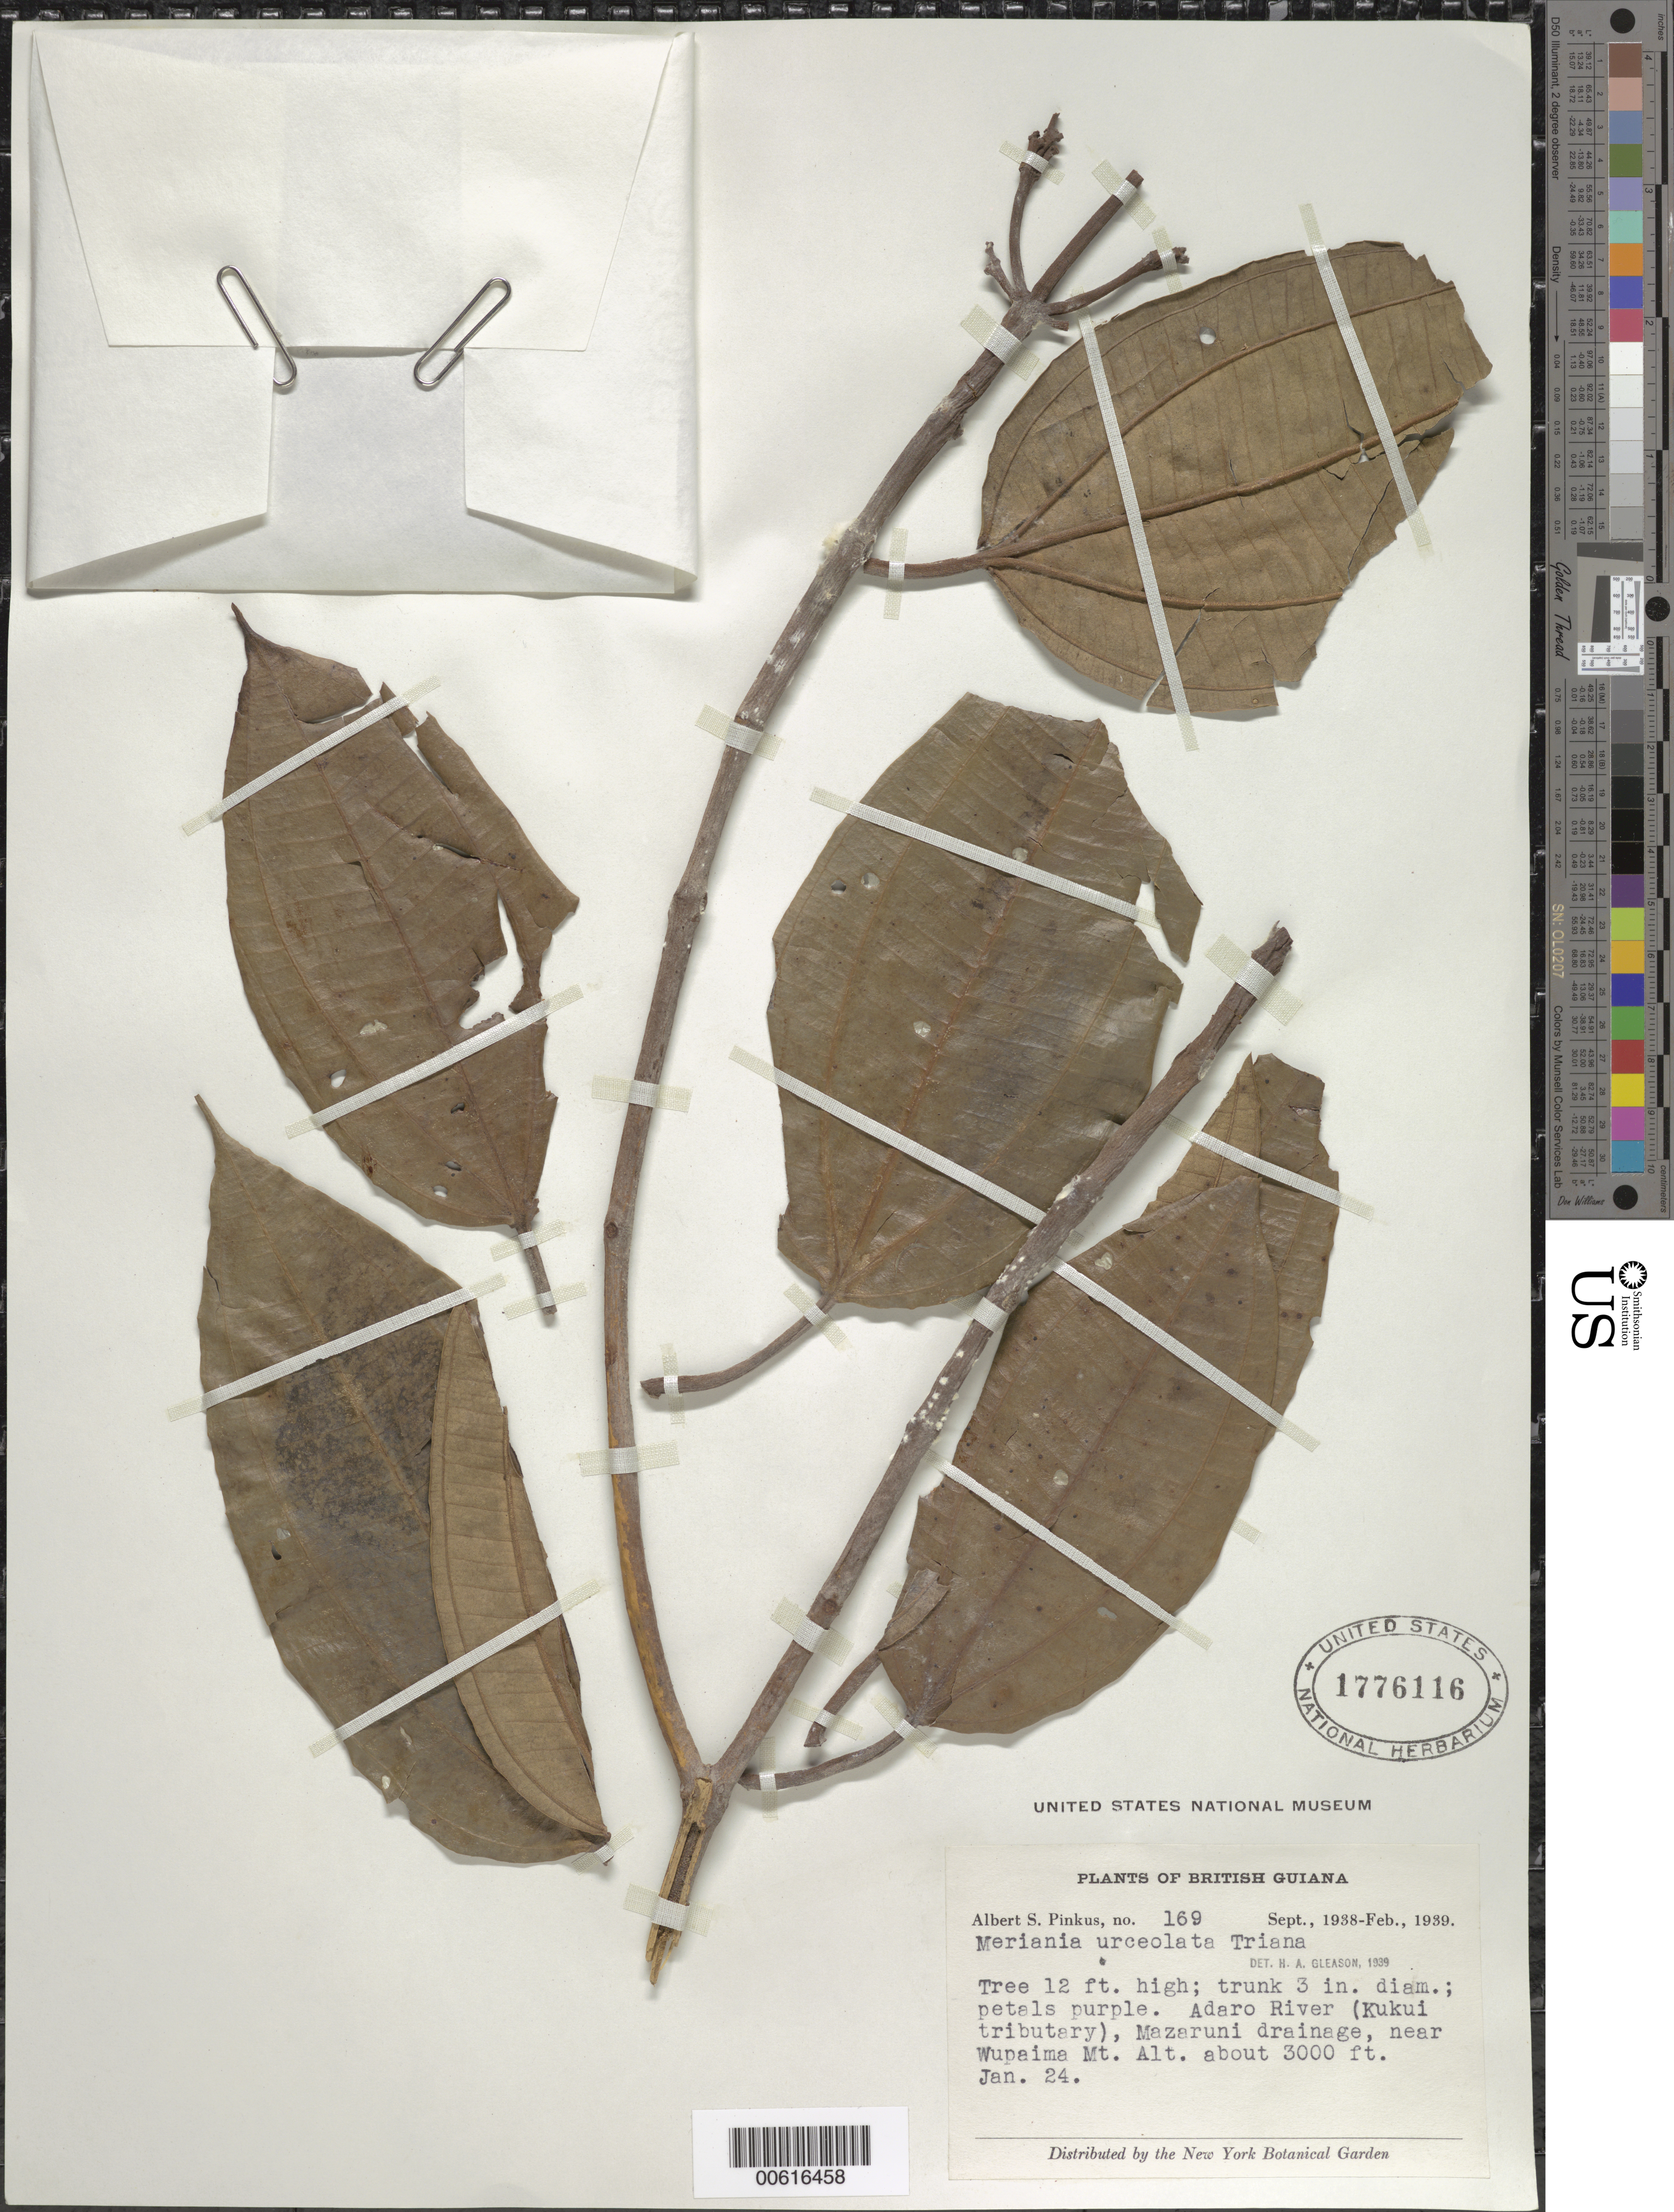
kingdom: Plantae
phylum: Tracheophyta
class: Magnoliopsida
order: Myrtales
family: Melastomataceae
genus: Meriania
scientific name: Meriania urceolata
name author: Triana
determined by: Gleason, H. A.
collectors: A. Pinkus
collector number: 169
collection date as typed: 25-Jan-39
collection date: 1939-01-25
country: Guyana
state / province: Cuyuni-Mazaruni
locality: Adaro R. (Kukui trib.), Mazaruni drainage, near Wupaima Mt.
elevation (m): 914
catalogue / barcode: US 1776116